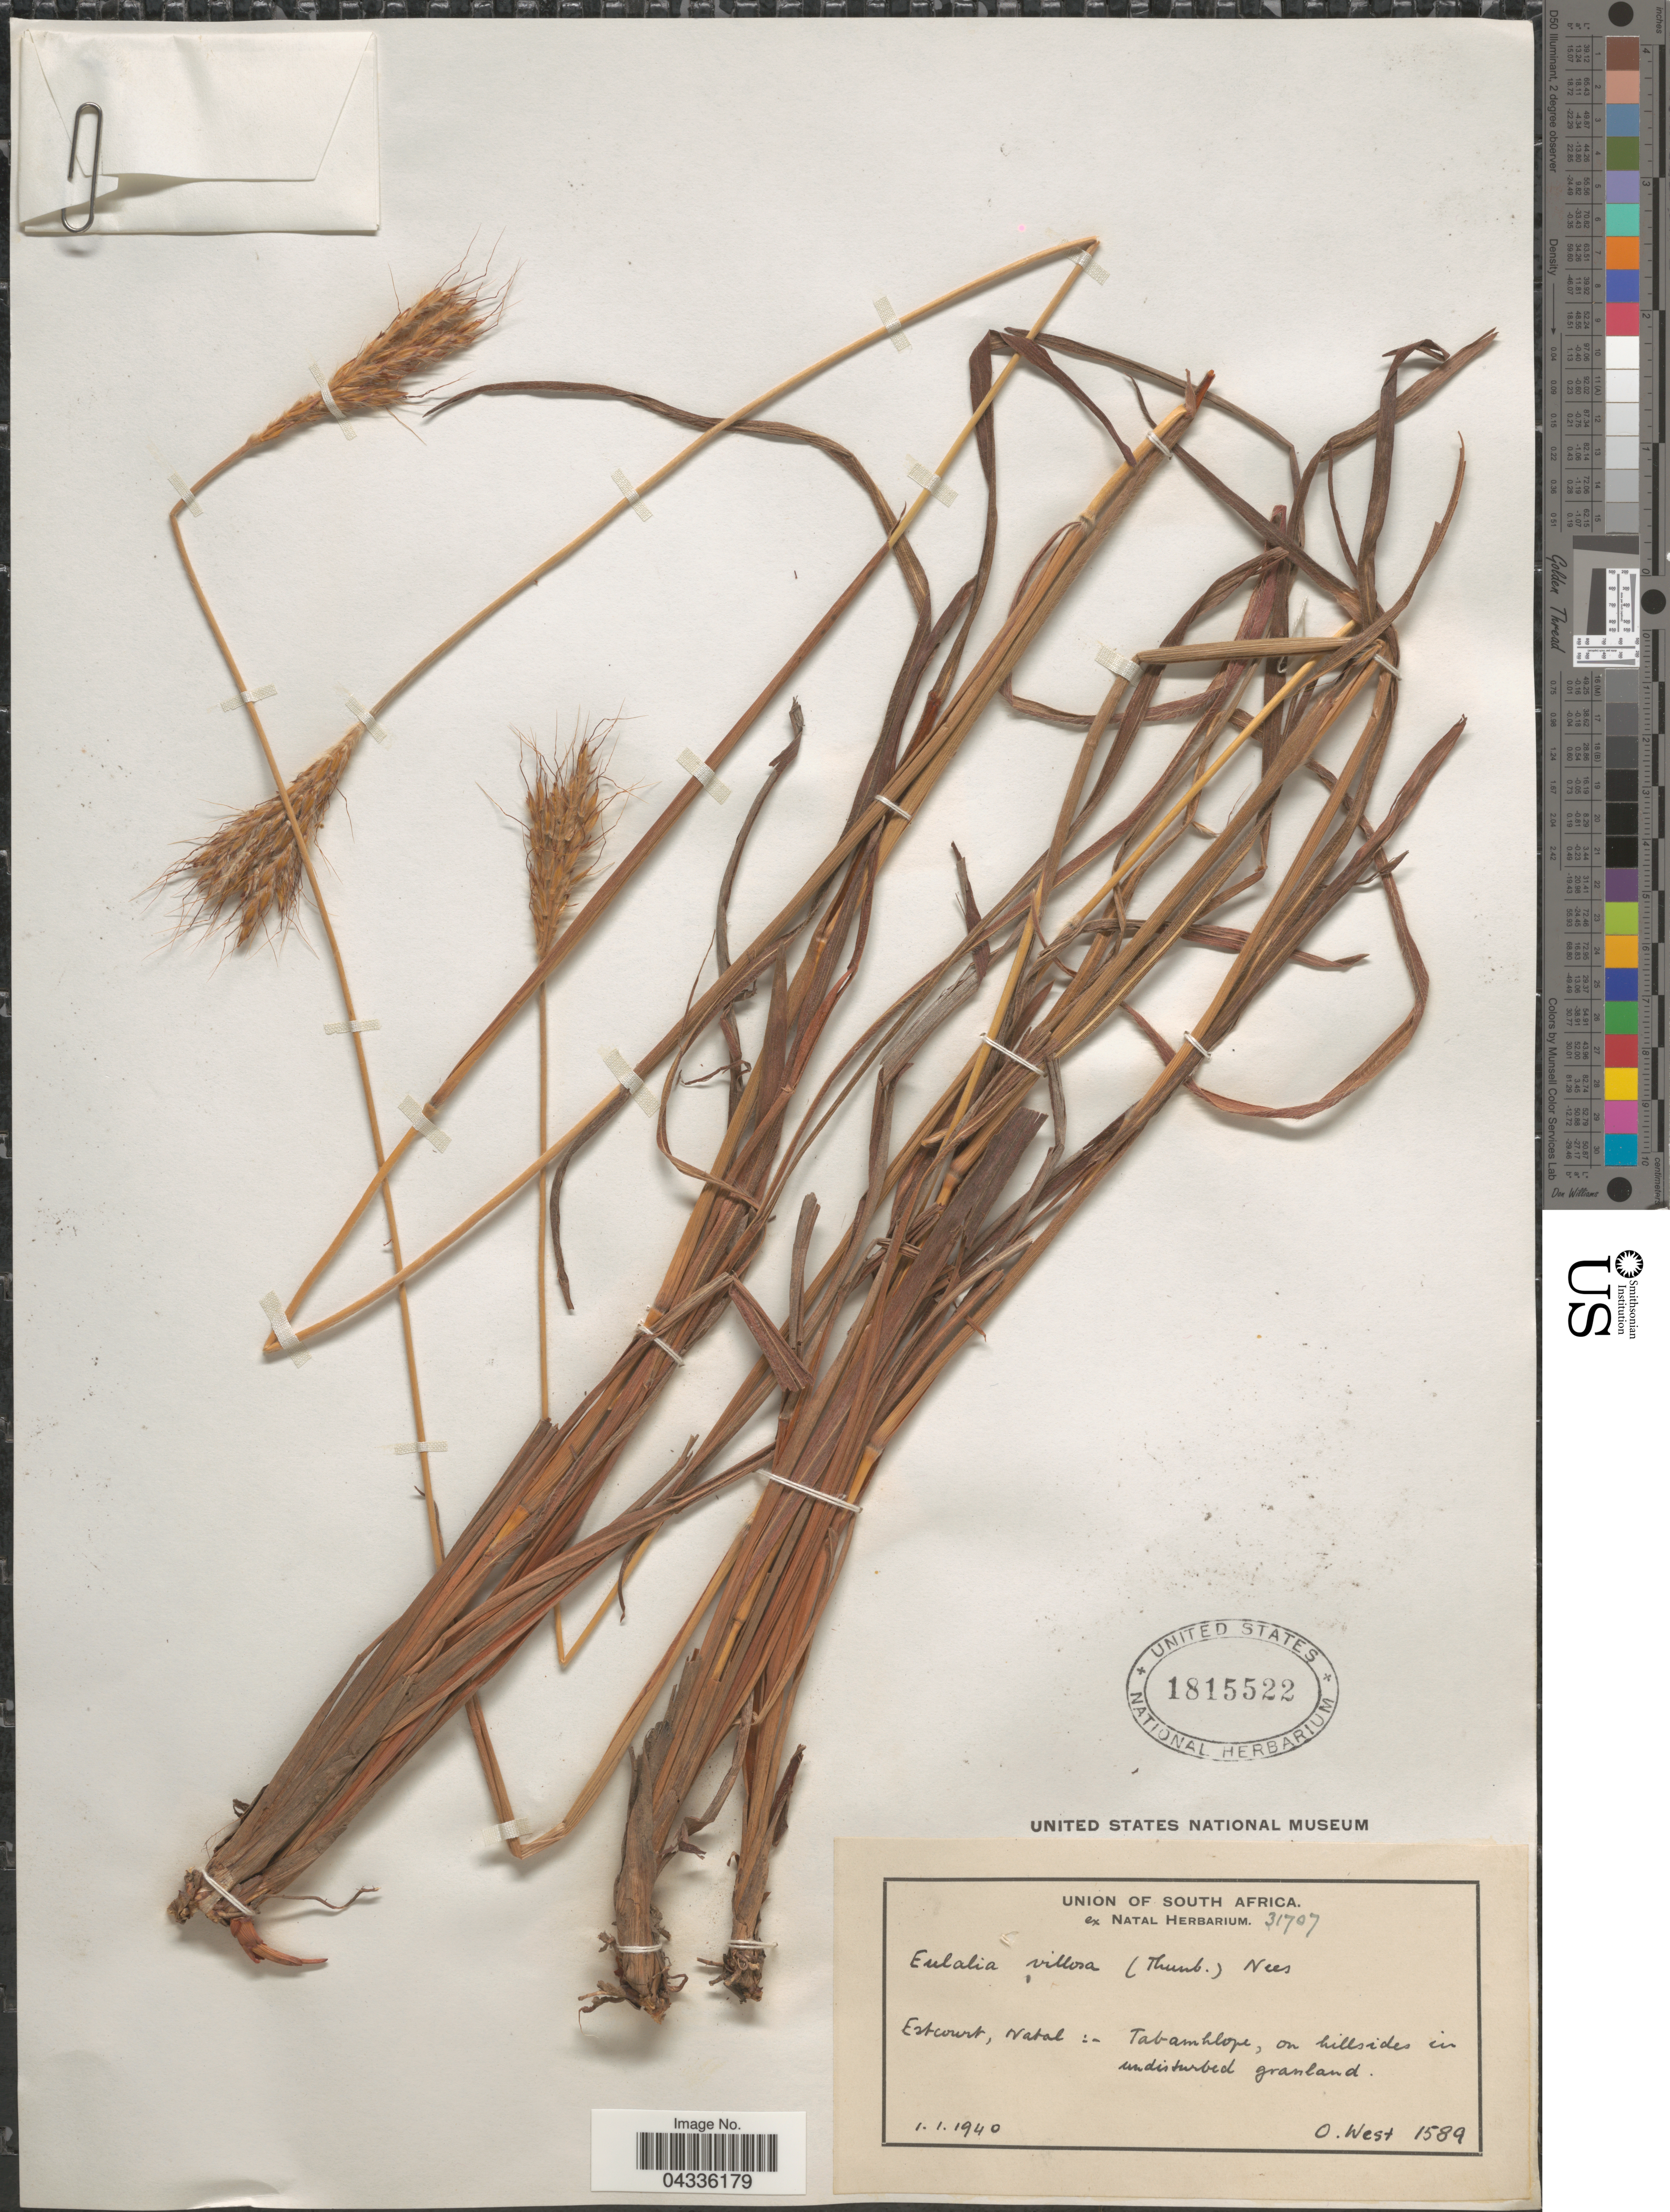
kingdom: Plantae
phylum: Tracheophyta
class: Liliopsida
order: Poales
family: Poaceae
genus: Eulalia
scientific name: Eulalia villosa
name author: (Thunb.) Nees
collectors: O. West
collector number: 1589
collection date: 1940-01-01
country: South Africa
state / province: KwaZulu-Natal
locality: Estcourt, Natal: - Tabamklope.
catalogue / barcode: US 1815522